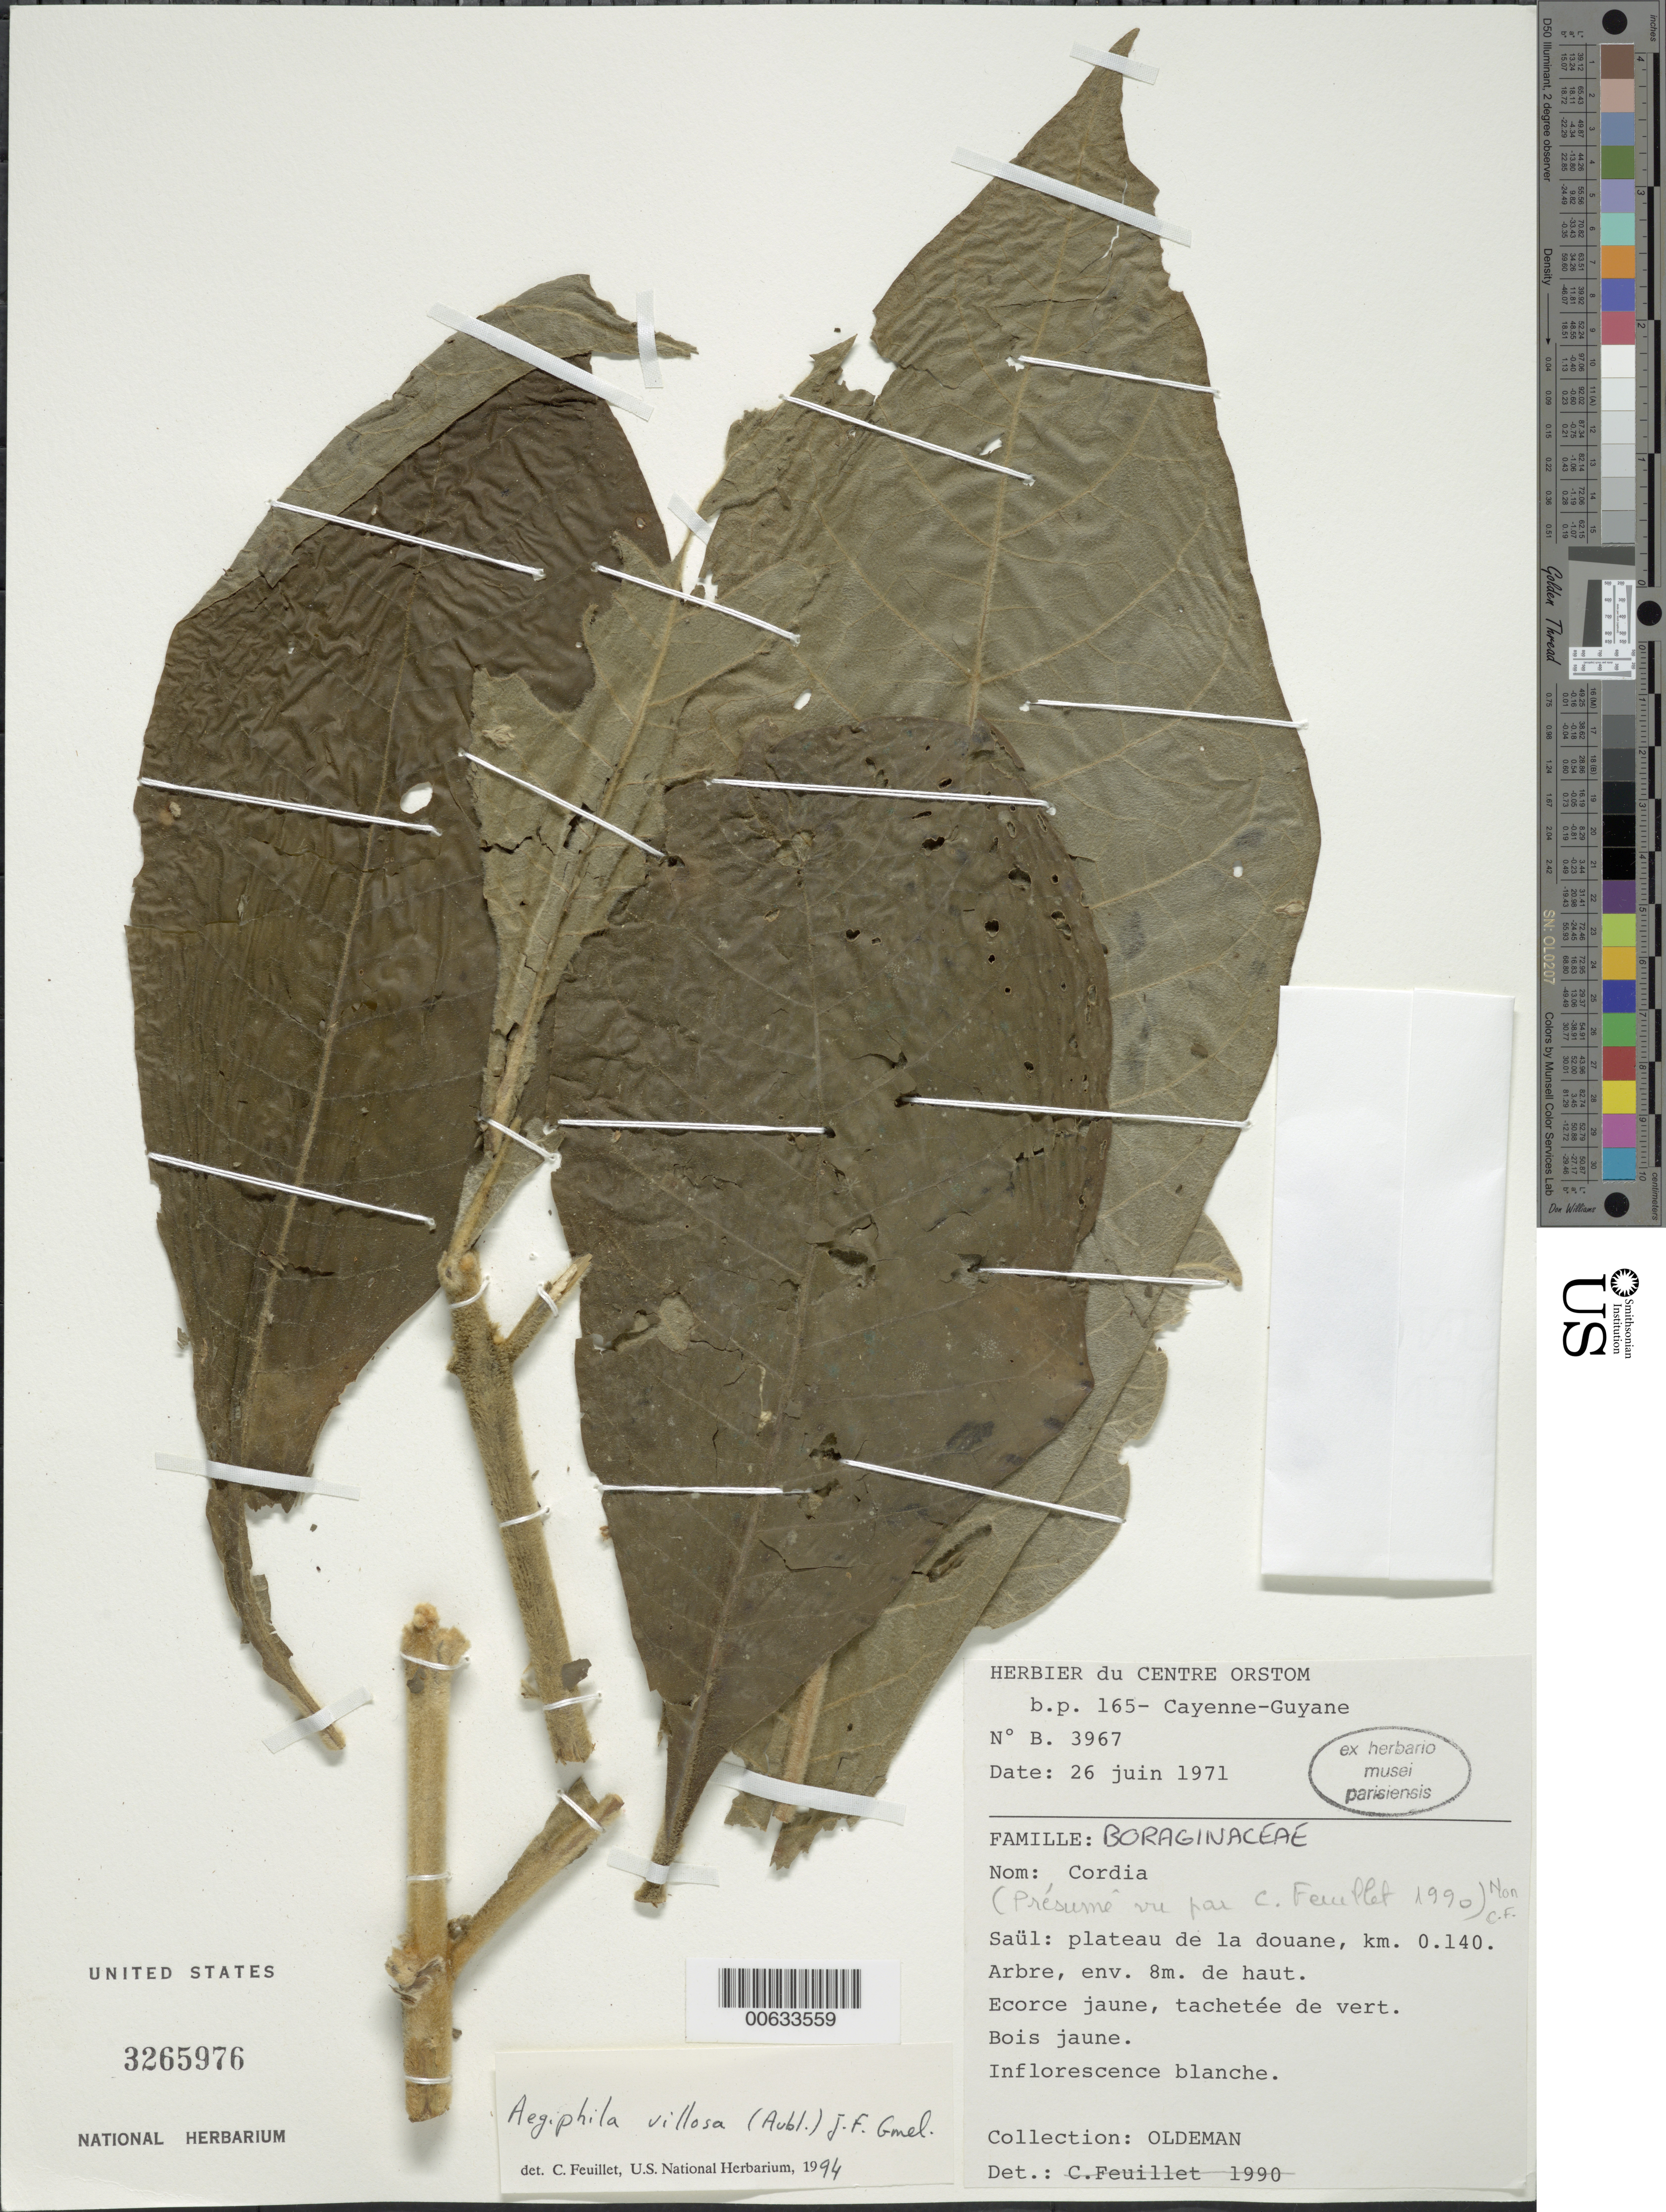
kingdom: Plantae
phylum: Tracheophyta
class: Magnoliopsida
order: Lamiales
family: Lamiaceae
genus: Aegiphila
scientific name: Aegiphila villosa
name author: (Aubl.) J.F. Gmel.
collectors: -- Oldeman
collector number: B.3967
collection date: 1971-06-26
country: French Guiana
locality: Saül, plateau de la douane, km. 0.140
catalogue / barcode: US 3265976